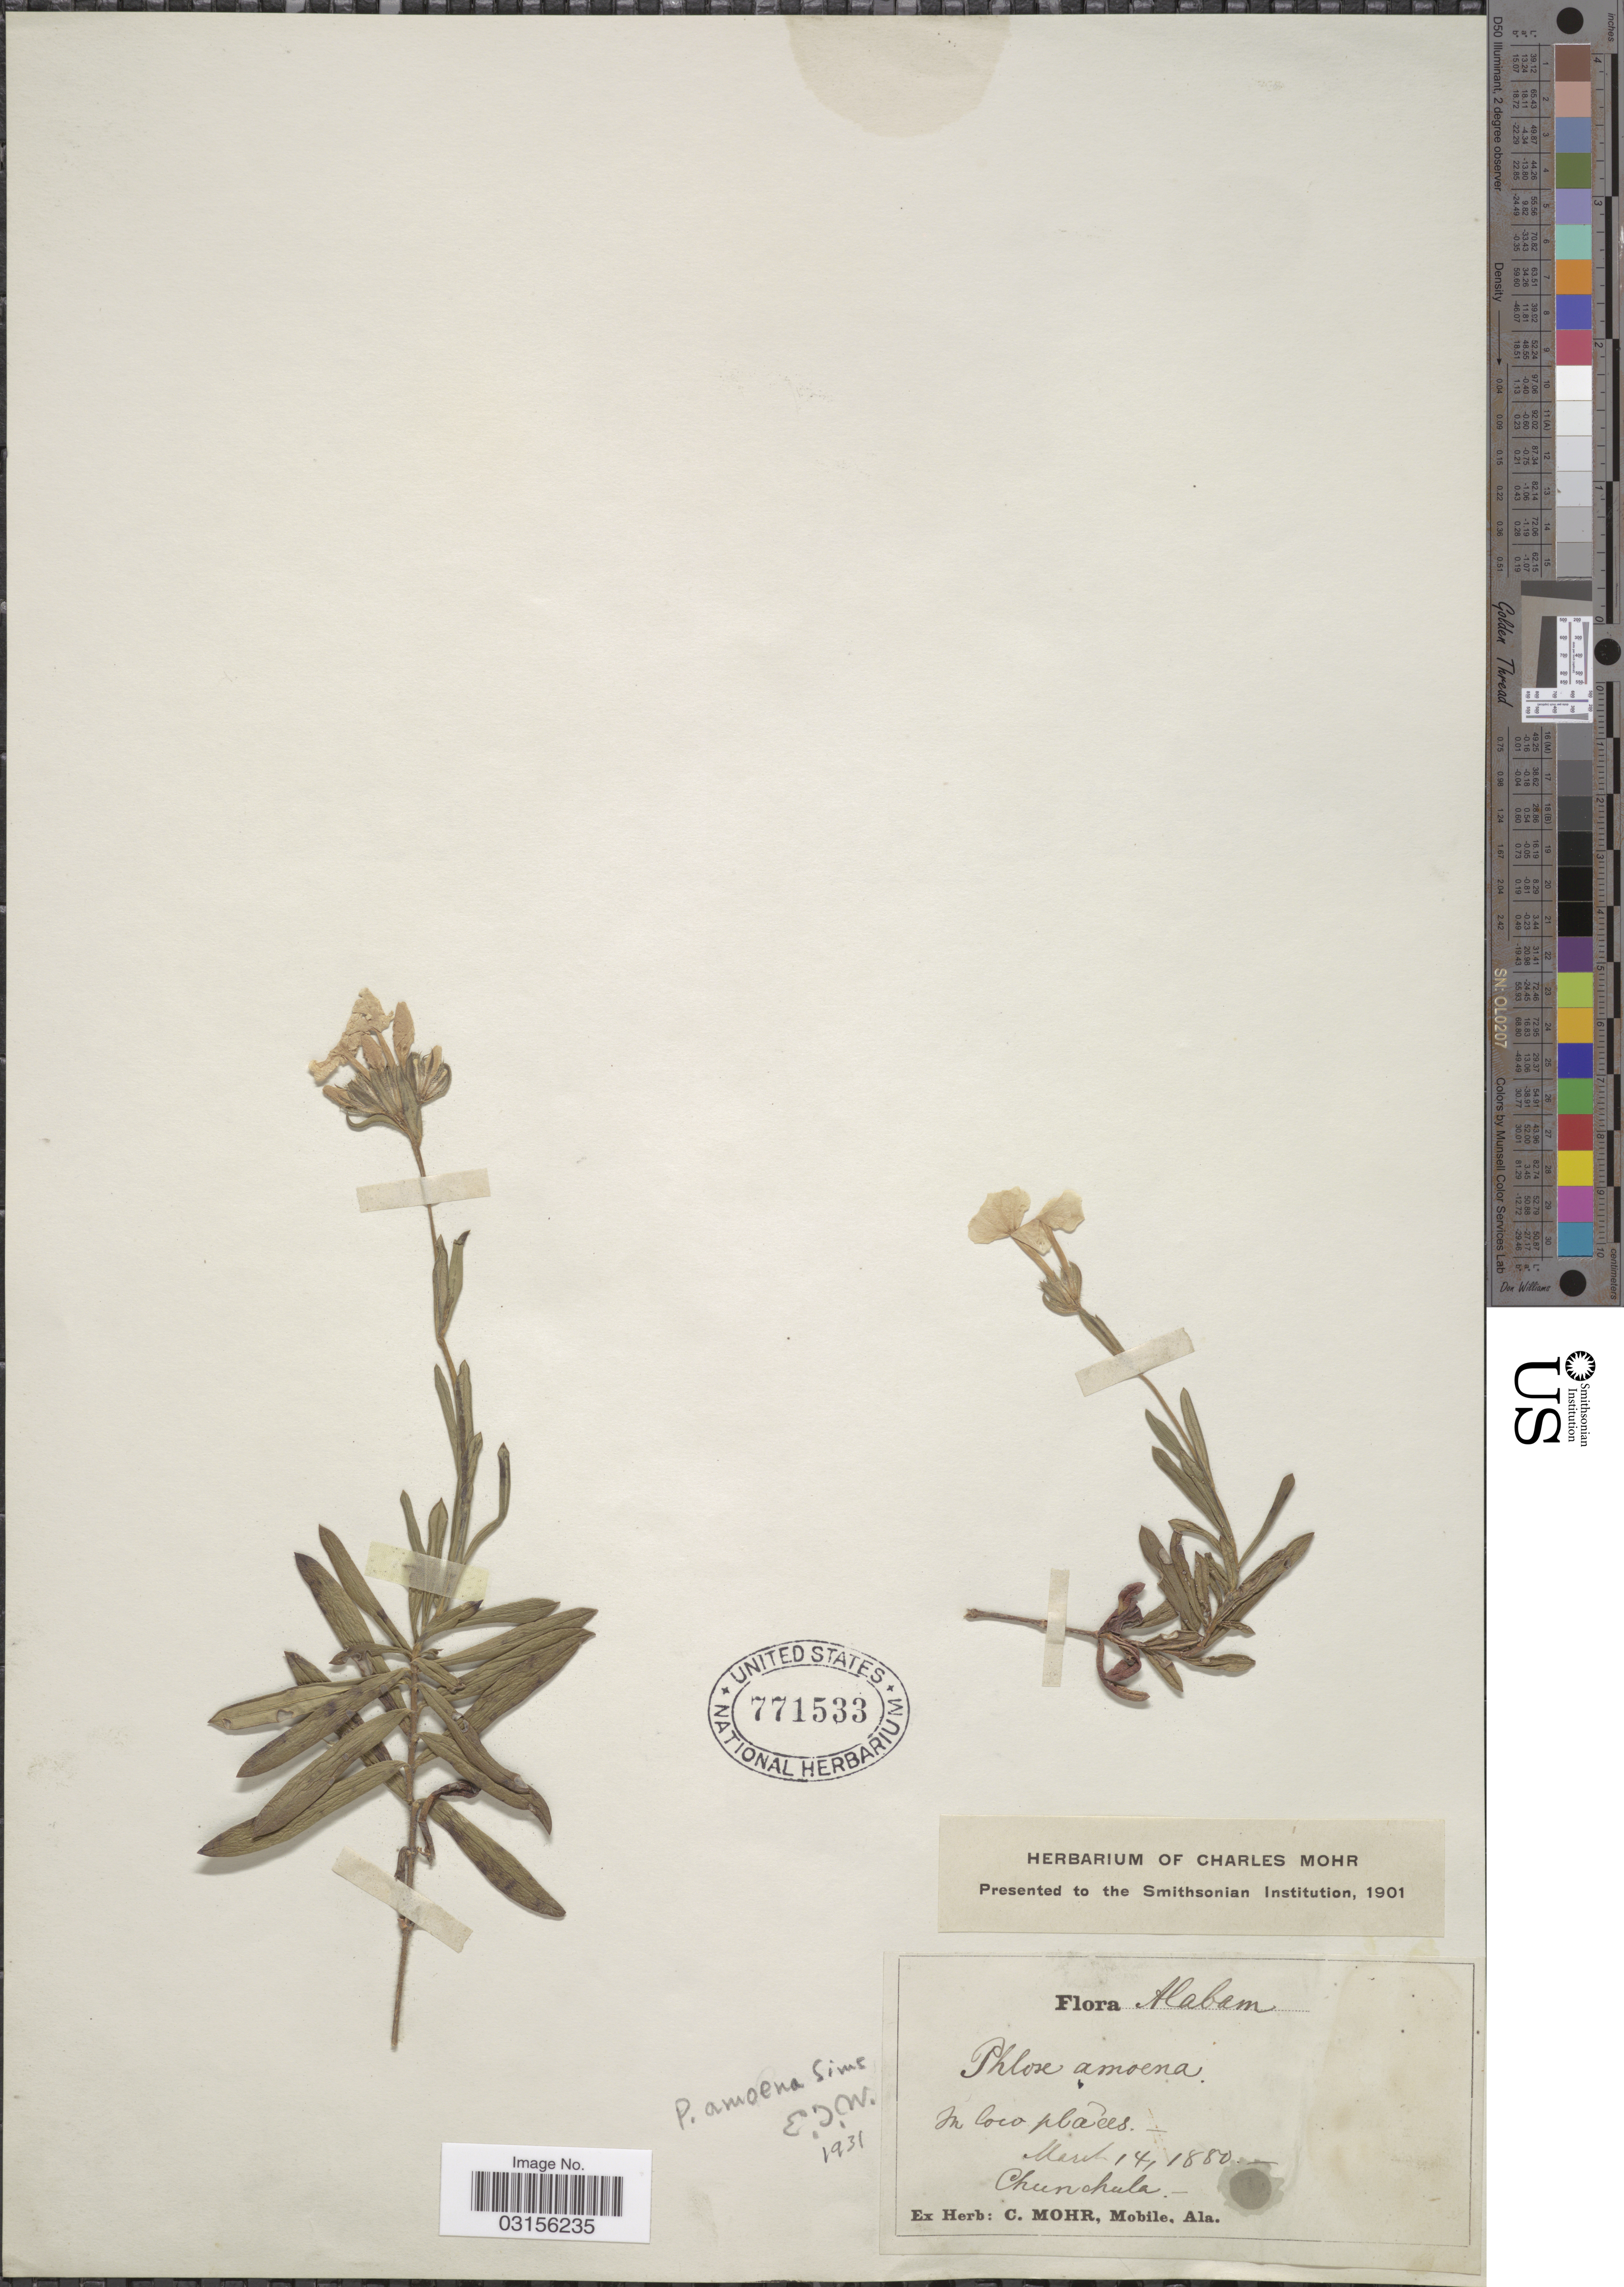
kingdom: Plantae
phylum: Tracheophyta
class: Magnoliopsida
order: Ericales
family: Polemoniaceae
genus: Phlox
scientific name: Phlox amoena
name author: Sims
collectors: ex herb. Charles Mohr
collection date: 1880-03-14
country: United States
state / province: Alabama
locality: Chunchula.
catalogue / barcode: US 771533